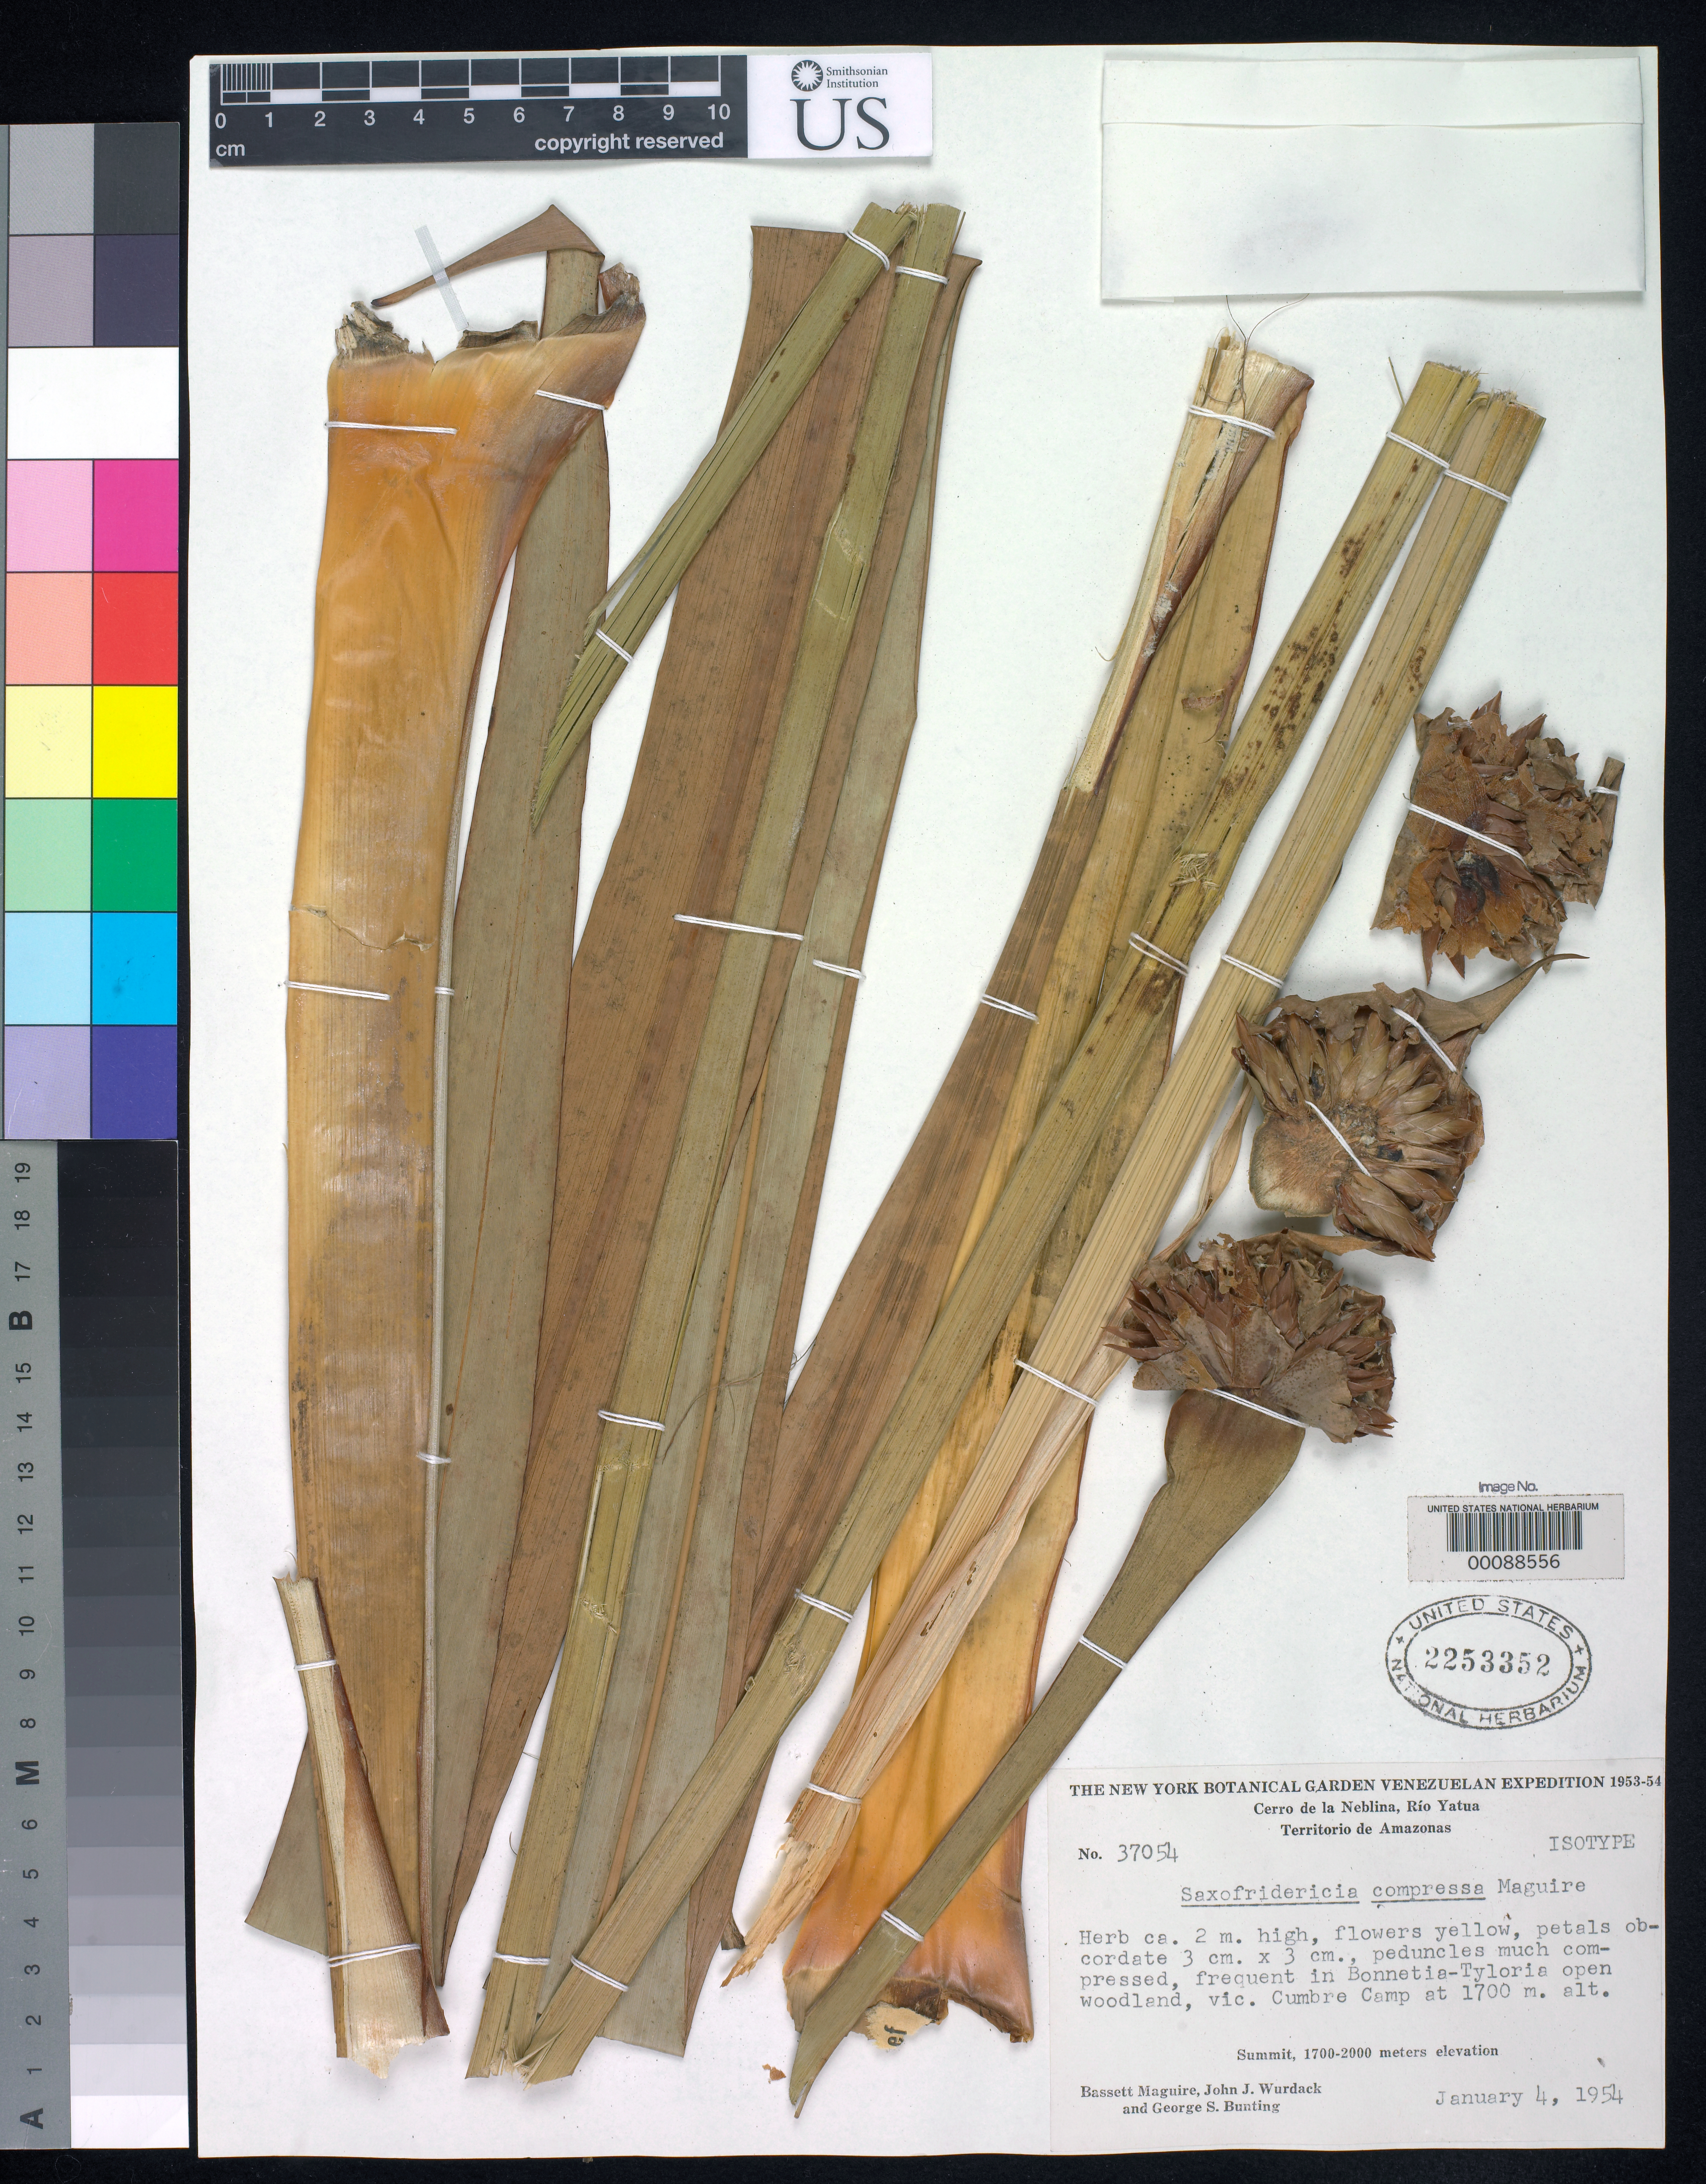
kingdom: Plantae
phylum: Tracheophyta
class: Liliopsida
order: Poales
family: Rapateaceae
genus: Saxofridericia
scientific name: Saxofridericia compressa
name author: Maguire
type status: Isotype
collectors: B. Maguire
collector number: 37054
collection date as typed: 04 Jan 1954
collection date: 1954-01-04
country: Venezuela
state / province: Amazonas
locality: Cerro de La Neblina, Rio Yatua, Cumbre camp.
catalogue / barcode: US 2253352